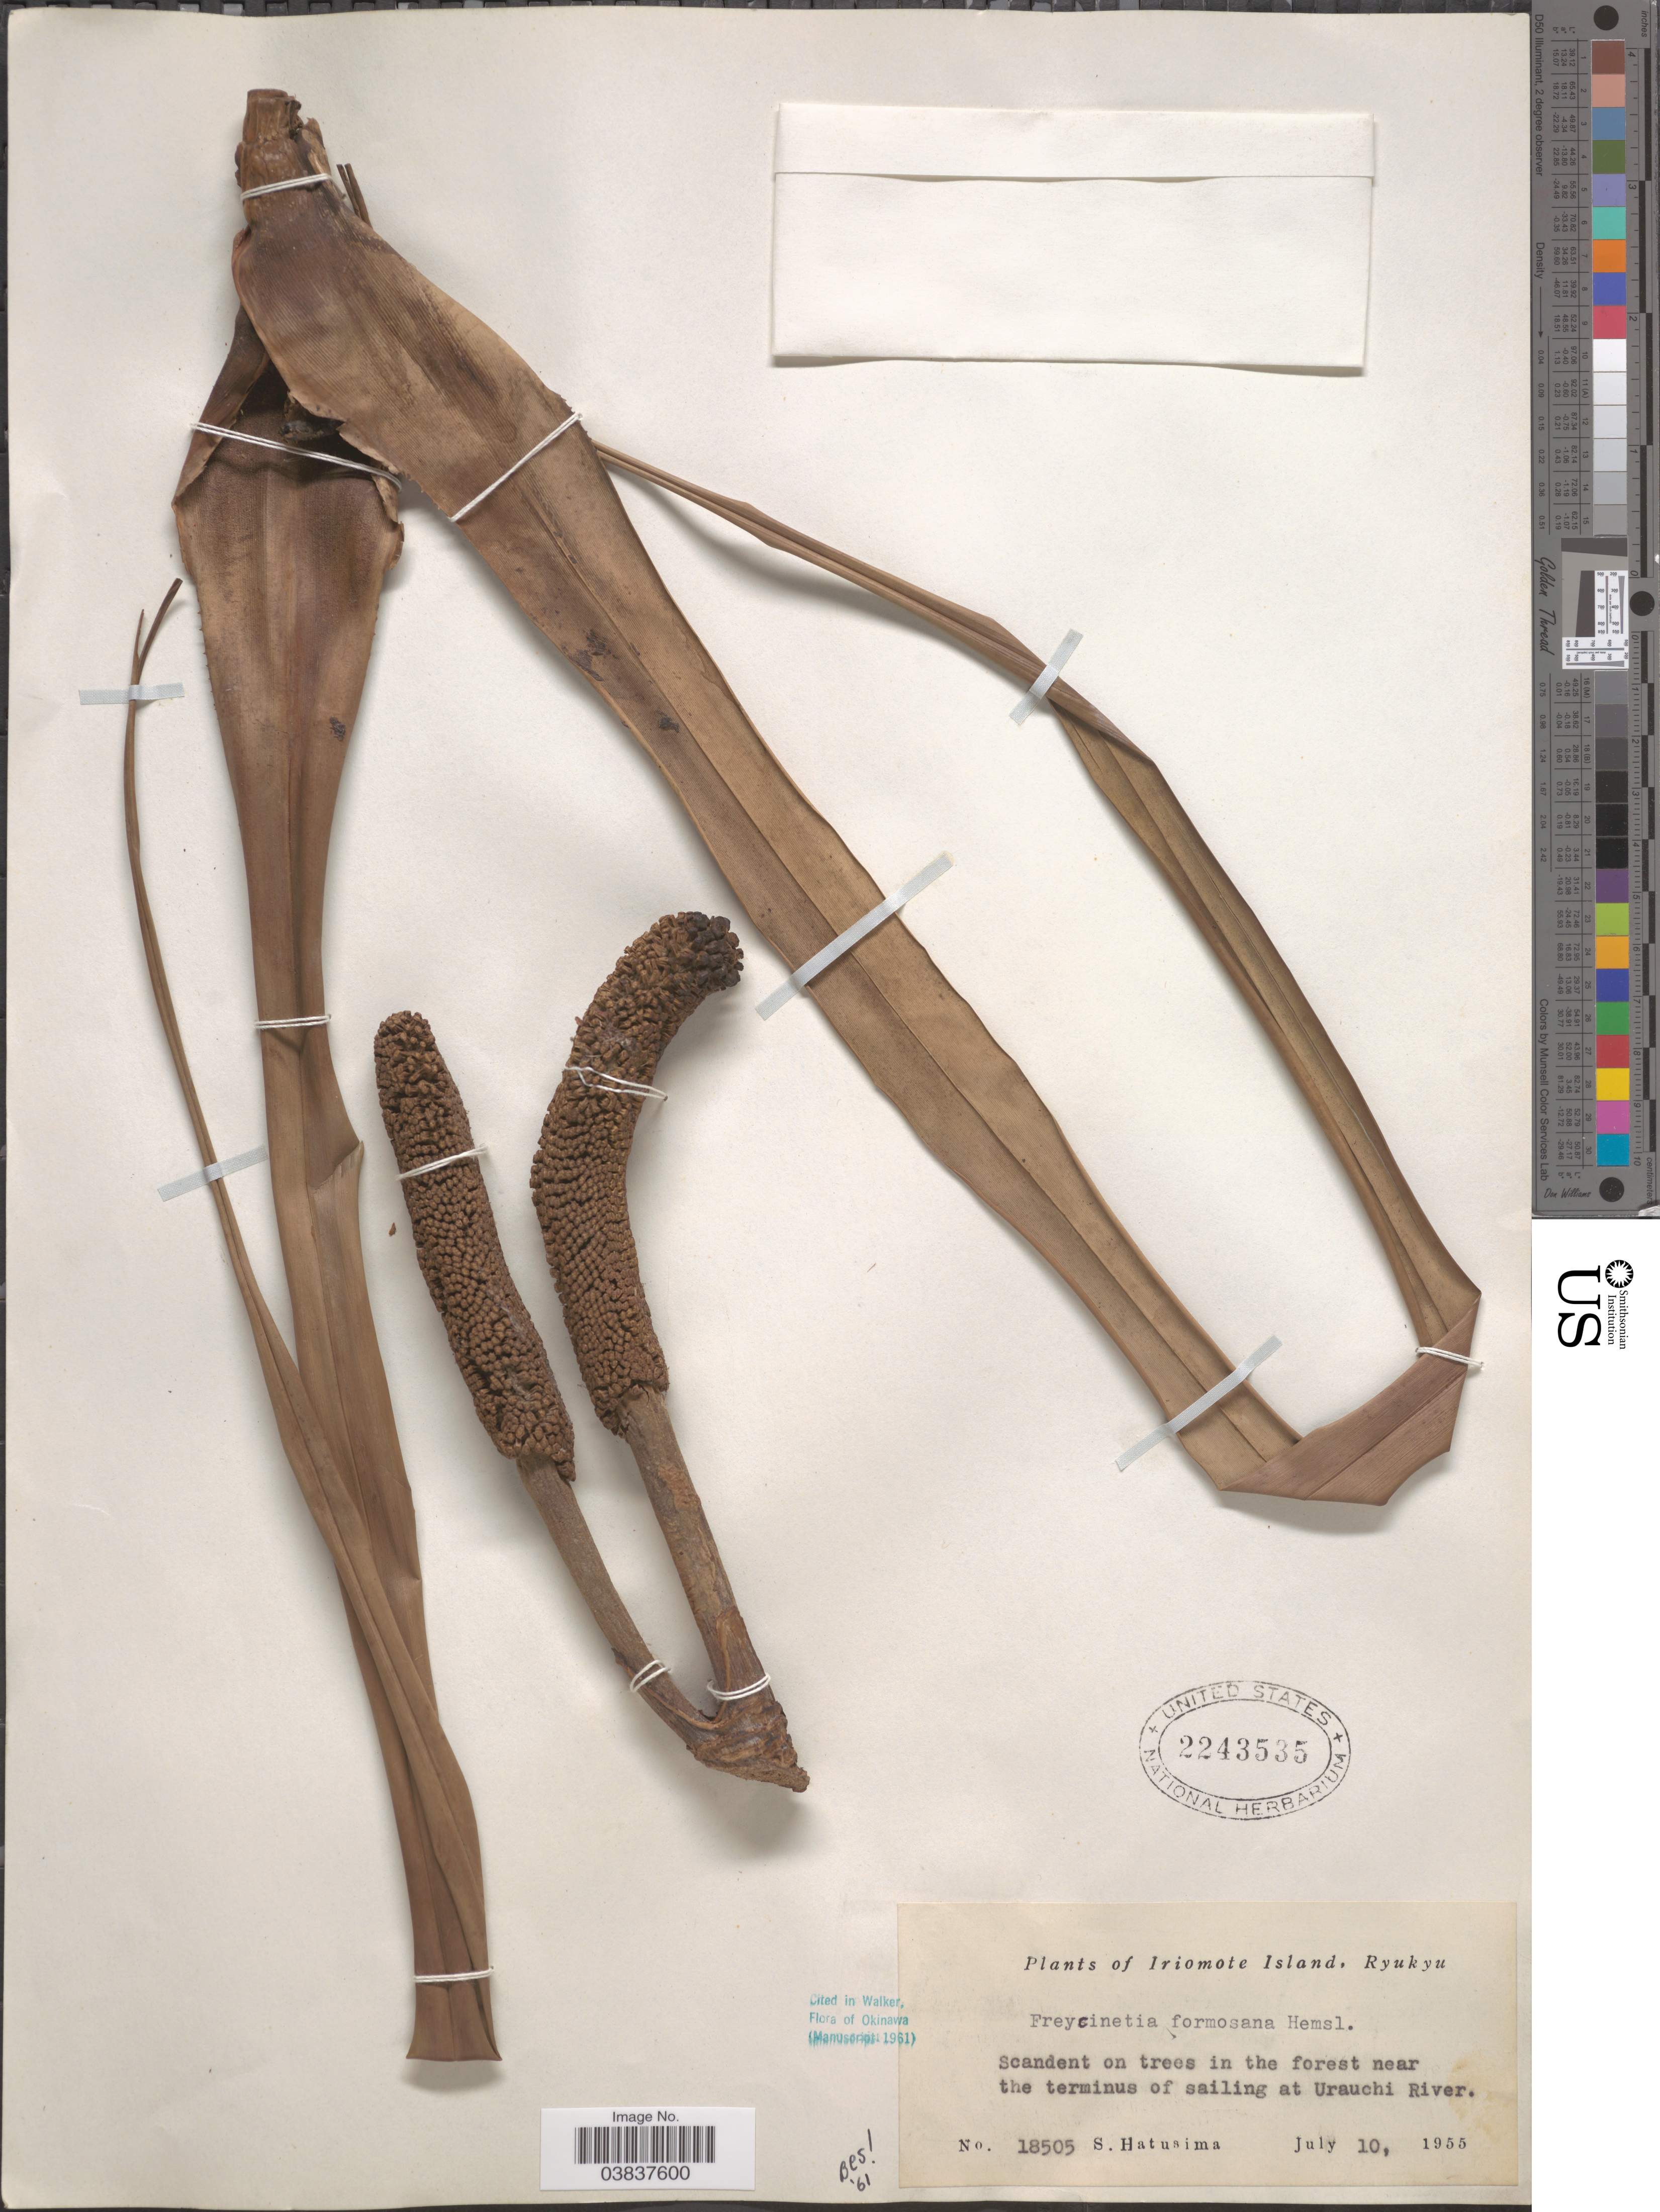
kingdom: Plantae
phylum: Tracheophyta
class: Liliopsida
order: Pandanales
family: Pandanaceae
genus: Freycinetia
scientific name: Freycinetia formosana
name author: Hemsl.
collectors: S. Hatusima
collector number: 18505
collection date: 1955-07-10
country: Japan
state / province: Okinawa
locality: Iriomote Island, Ryukyu. Near the terminus of sailing at Urauchi River.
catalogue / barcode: US 2243535